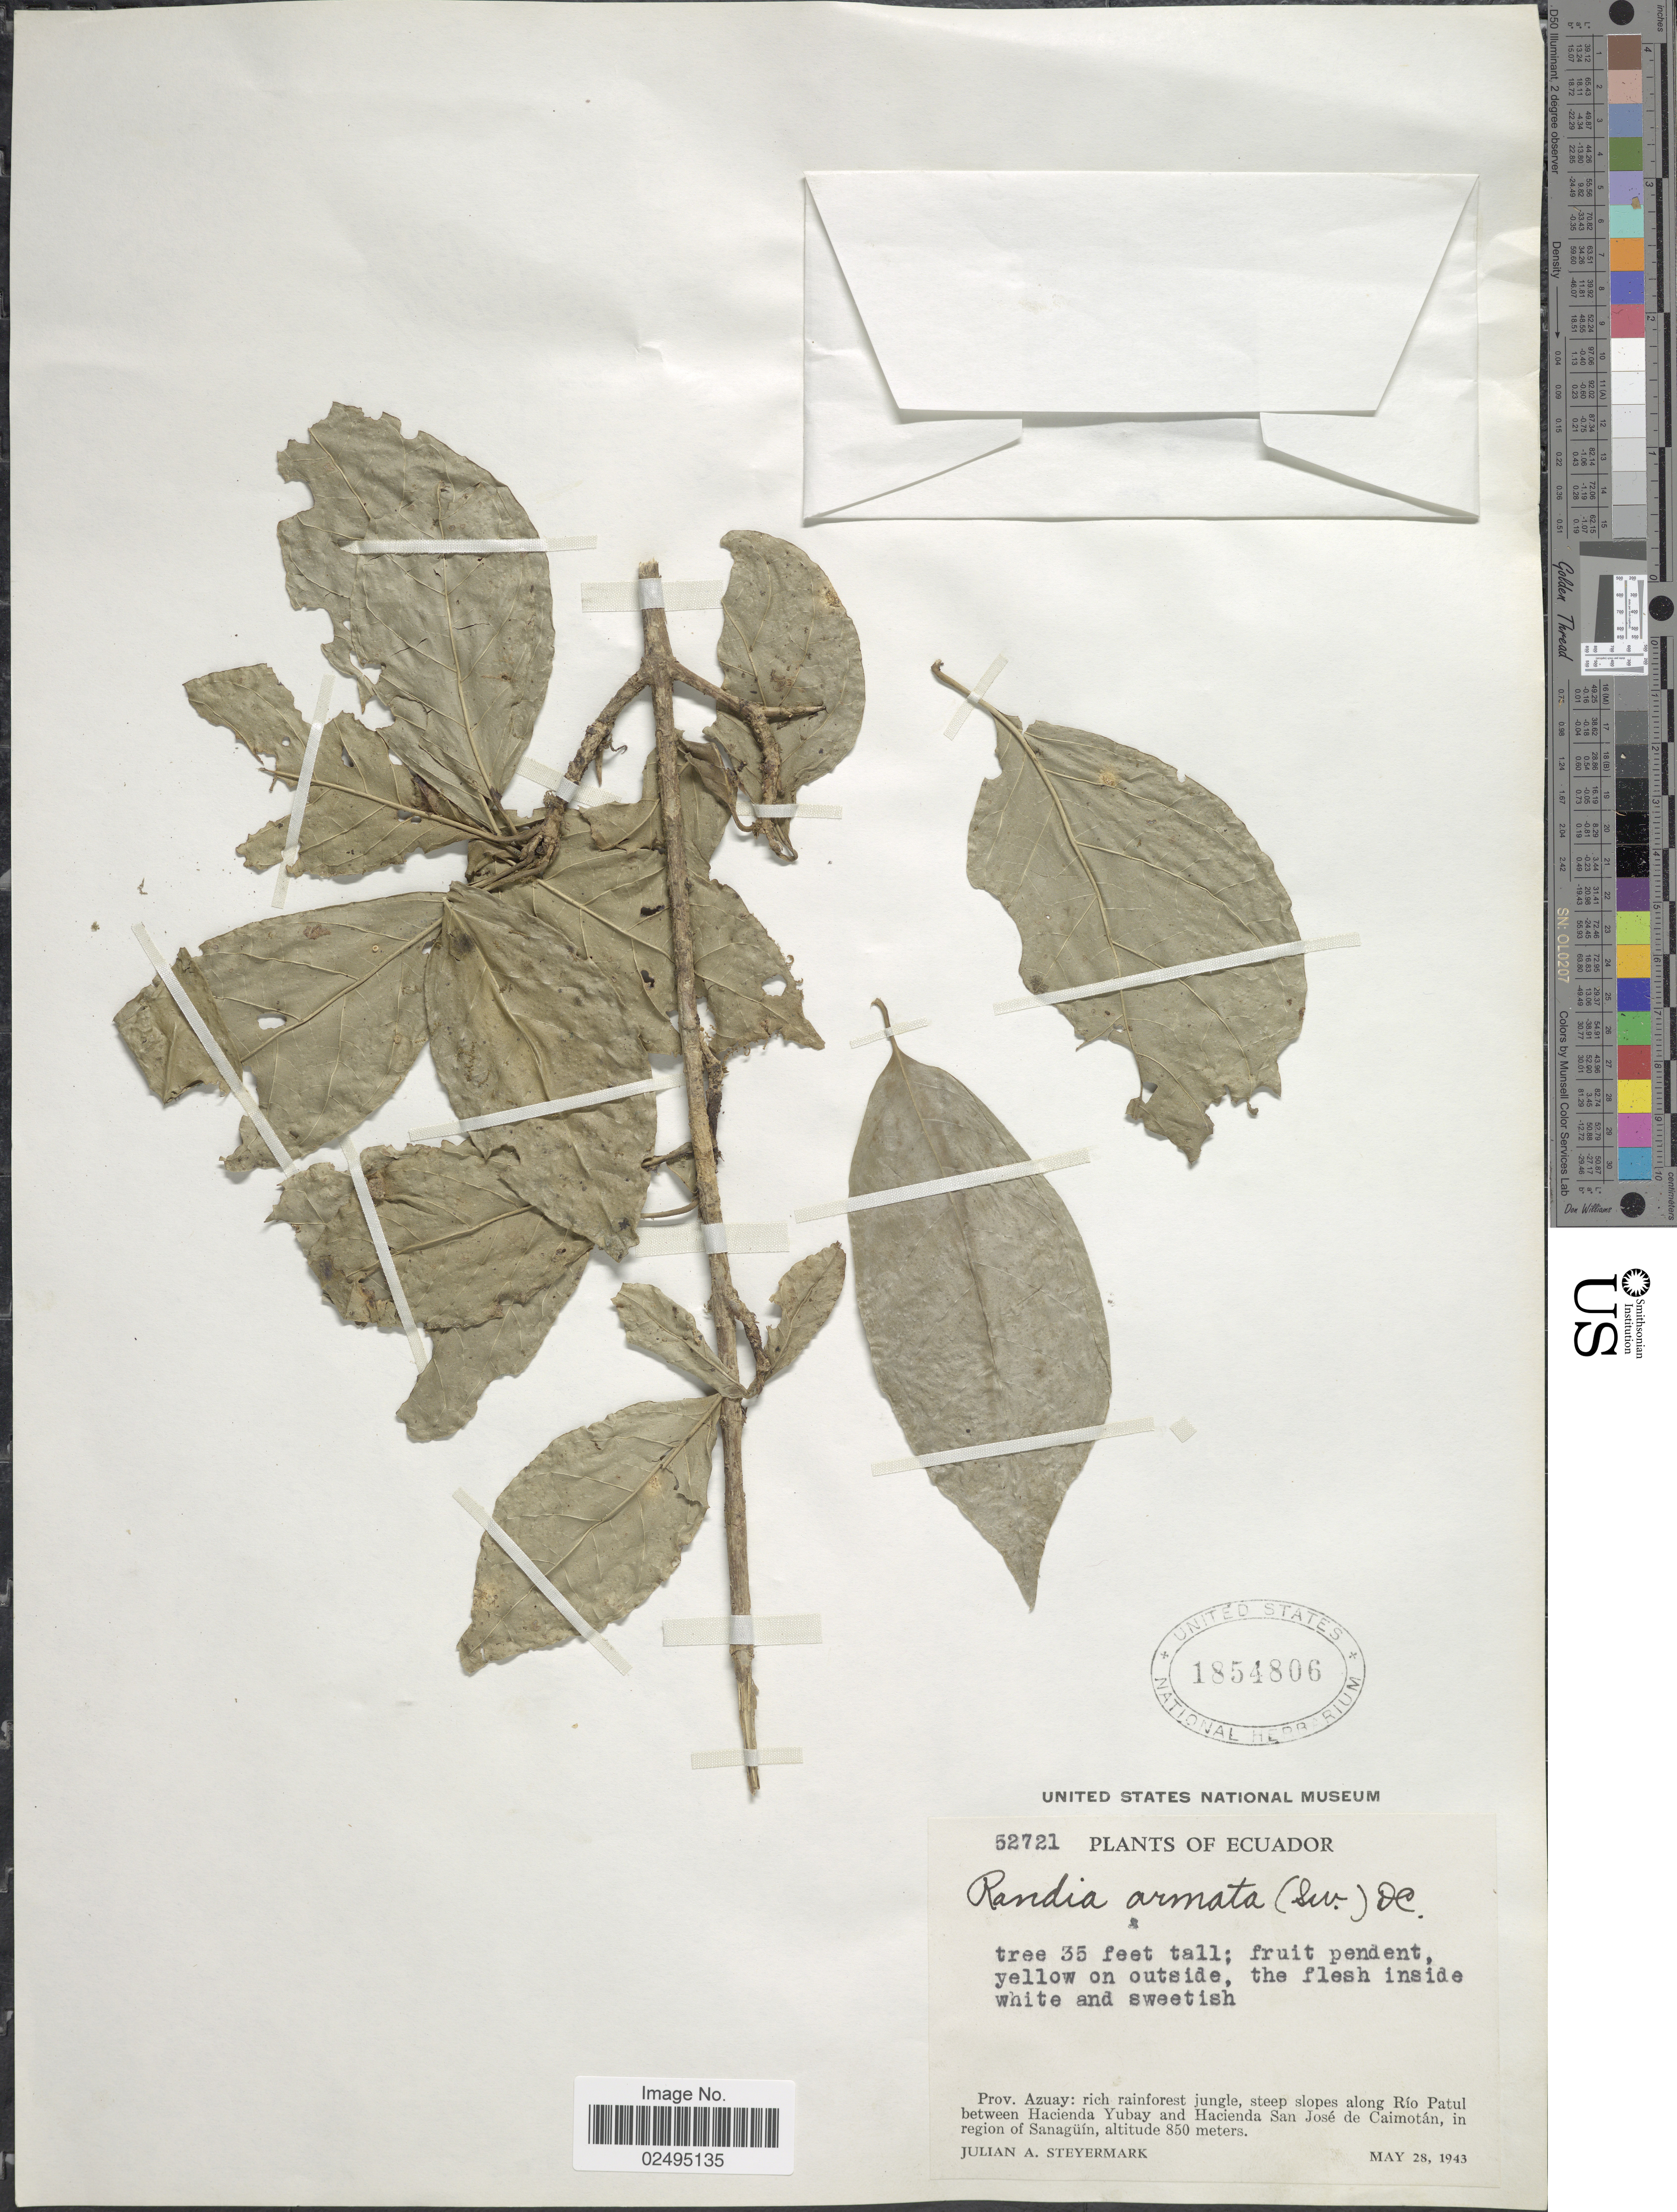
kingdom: Plantae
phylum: Tracheophyta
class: Magnoliopsida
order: Gentianales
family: Rubiaceae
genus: Randia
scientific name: Randia armata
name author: (Sw.) DC.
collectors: J. Steyermark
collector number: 52721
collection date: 1943-05-28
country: Ecuador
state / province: Azuay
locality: Rich rainforest jungle, steep slopes along Rio Patul between Hacienda Yubay and Hacienda San Jose de Caimotan, in region of Sanaguin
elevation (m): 850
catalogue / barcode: US 1854806